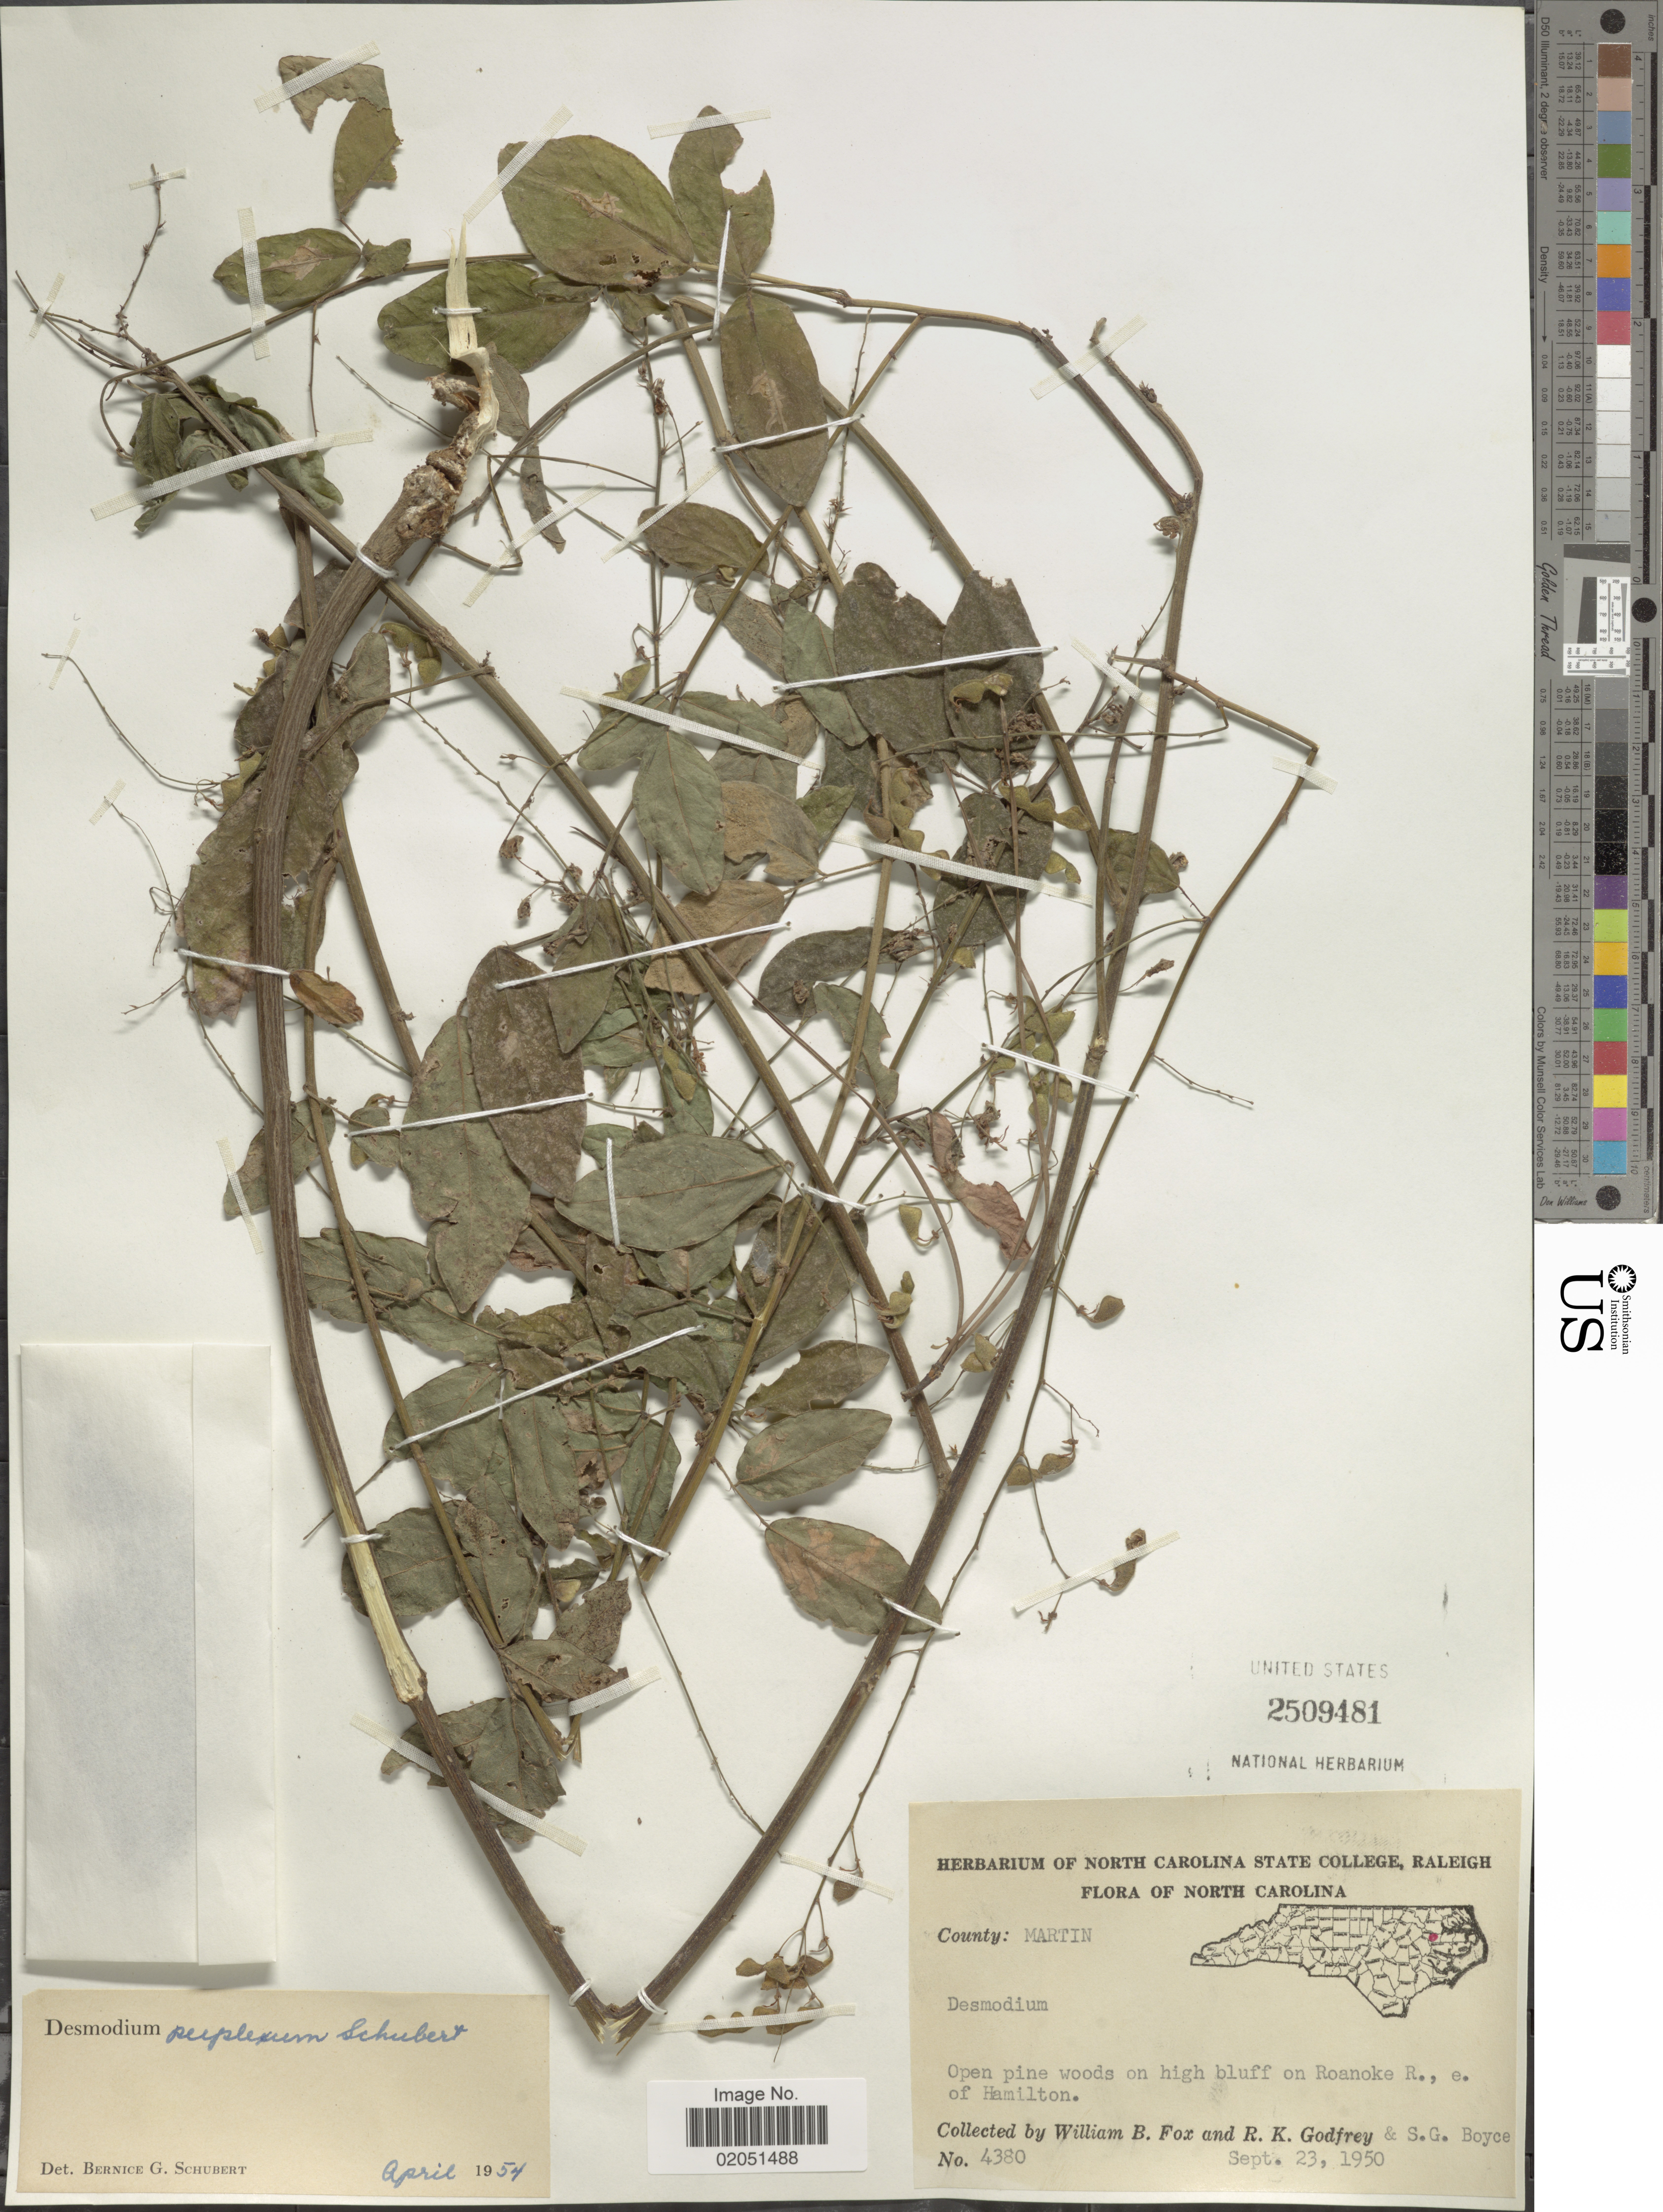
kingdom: Plantae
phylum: Tracheophyta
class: Magnoliopsida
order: Fabales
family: Fabaceae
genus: Desmodium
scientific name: Desmodium perplexum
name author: B.G. Schub.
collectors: W. B. Fox, R. K. Godfrey & S. Boyce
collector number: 4380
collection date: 1950-09-23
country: United States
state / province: North Carolina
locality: County: Martin, open pine woods on high bluff on Roanoke R., e. of Hamilton.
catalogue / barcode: US 2509481